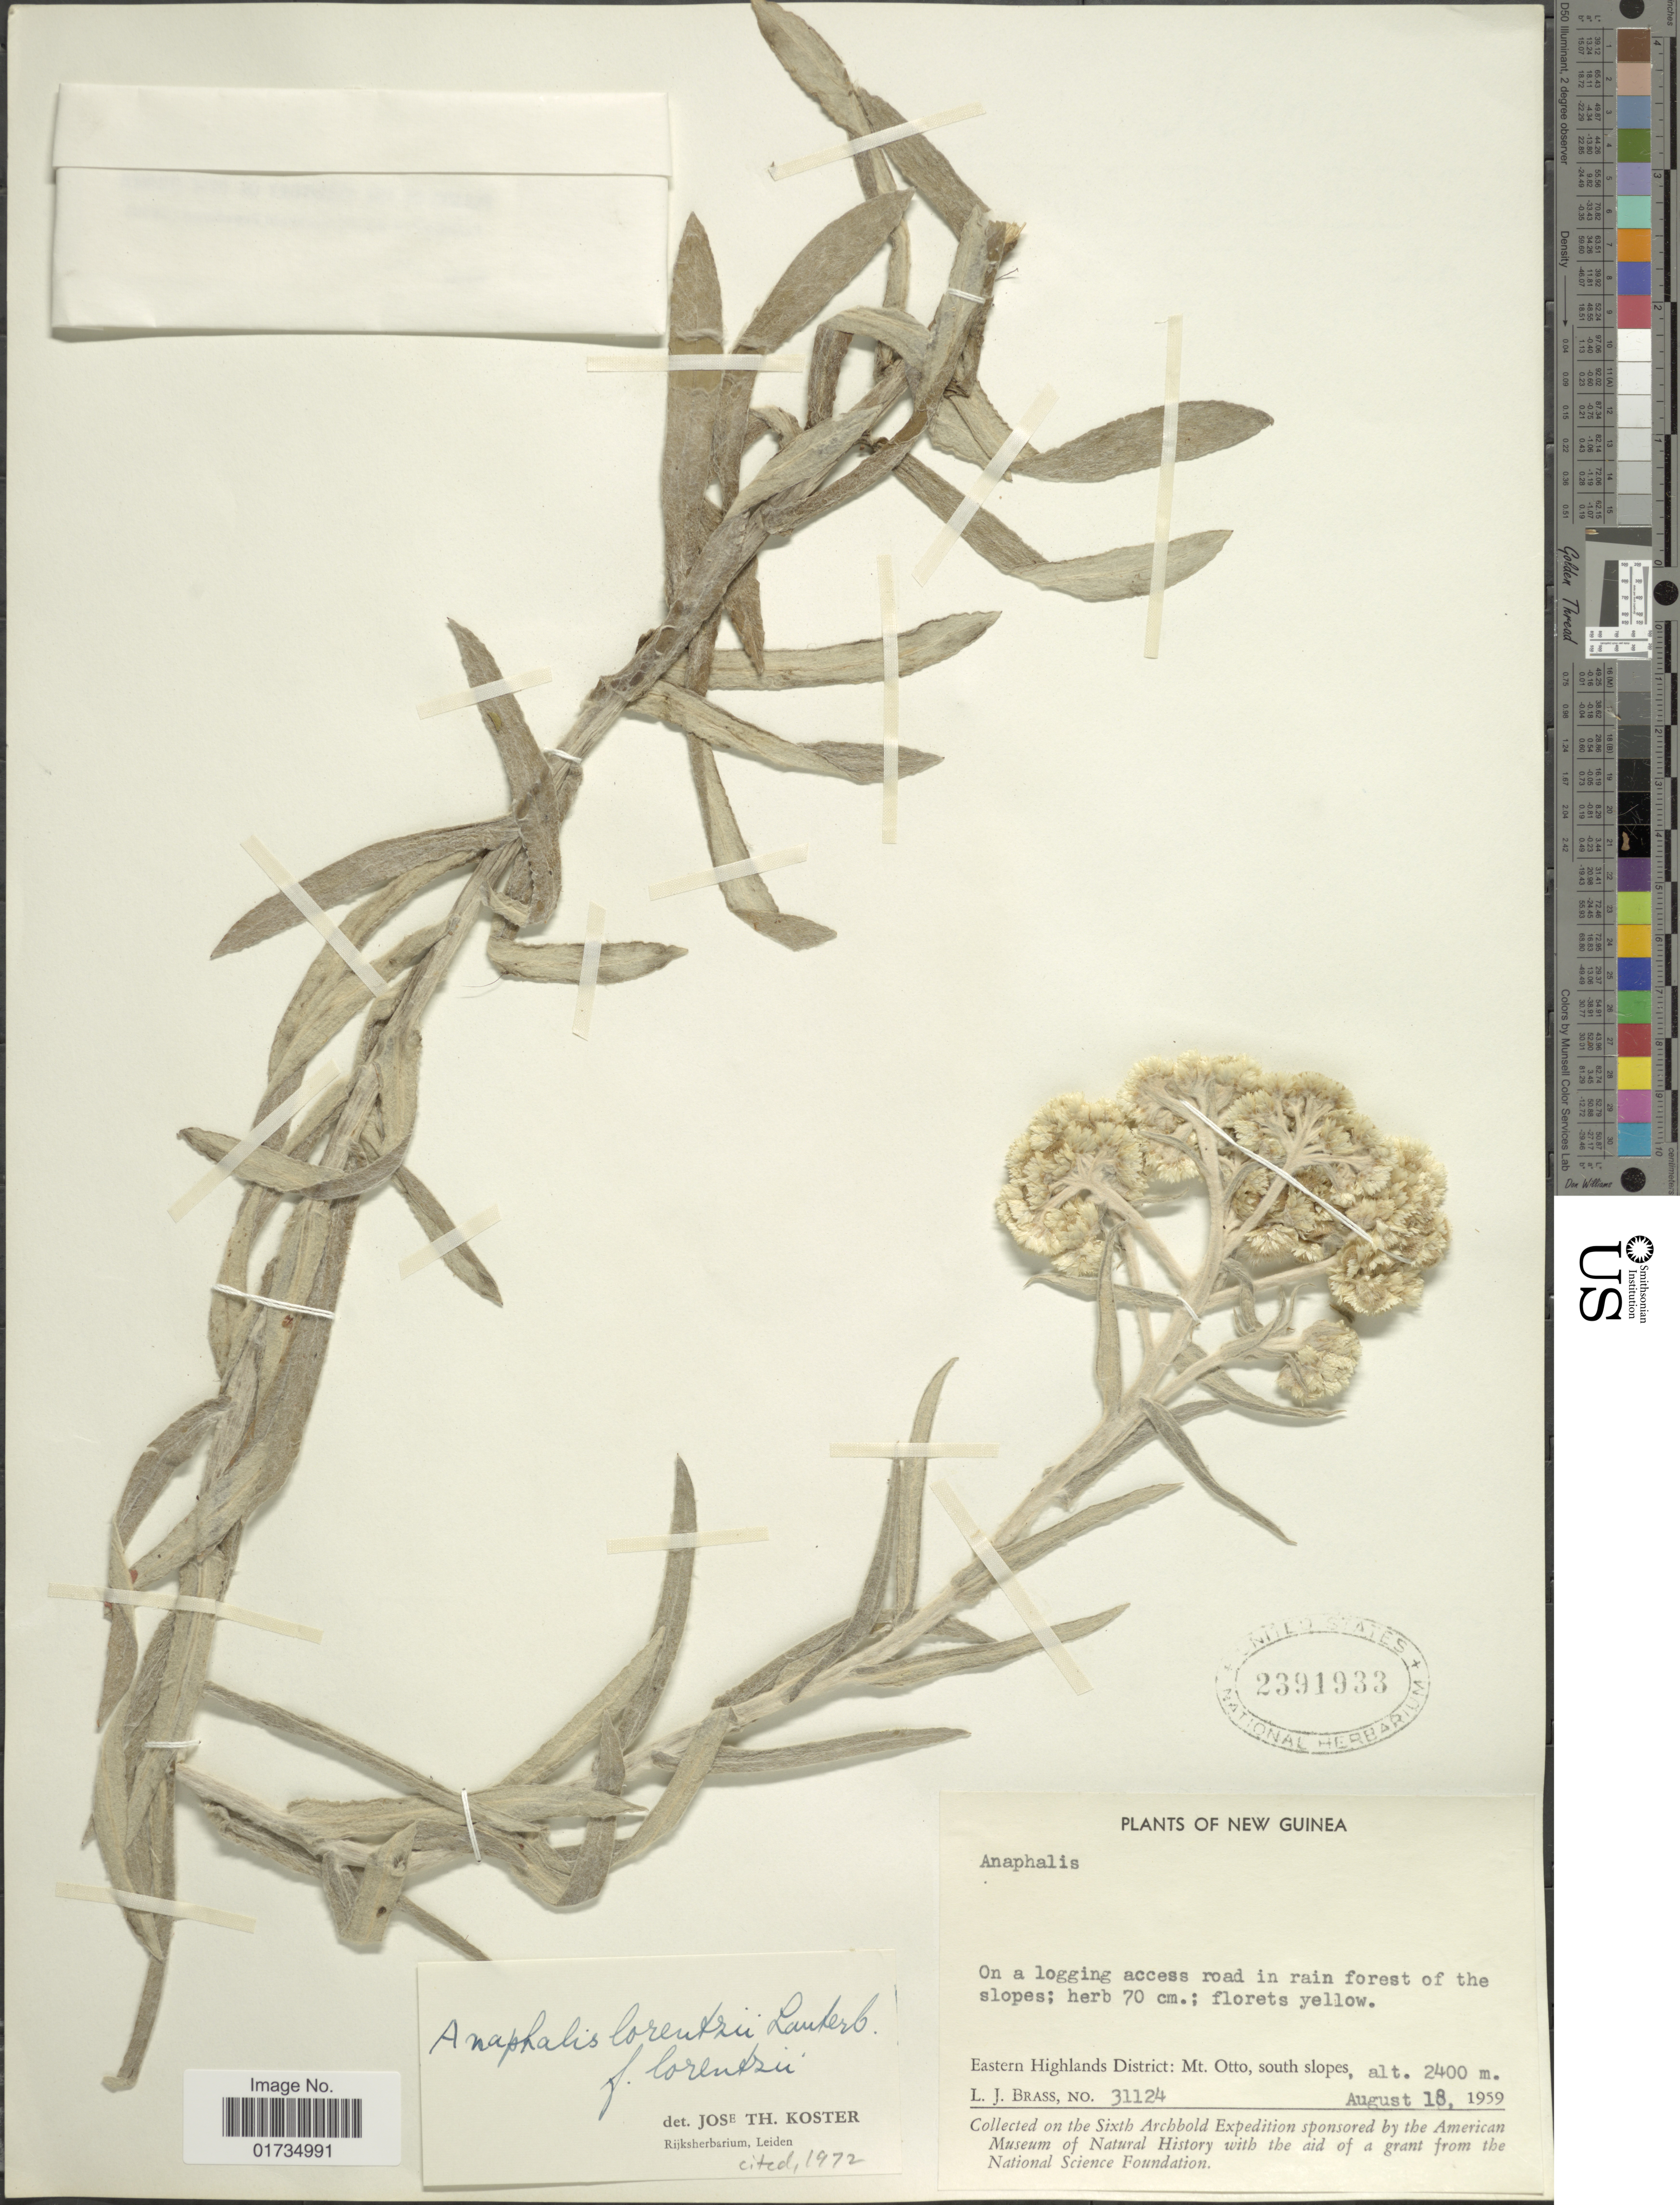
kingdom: Plantae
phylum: Tracheophyta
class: Magnoliopsida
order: Asterales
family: Asteraceae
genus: Anaphalis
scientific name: Anaphalis lorentzii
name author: Lauterb.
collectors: L. J. Brass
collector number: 31124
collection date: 1959-08-18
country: Papua New Guinea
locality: New Guinea. Eastern Highlands District: Mt. Otto, south slopes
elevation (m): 2400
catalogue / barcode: US 239133